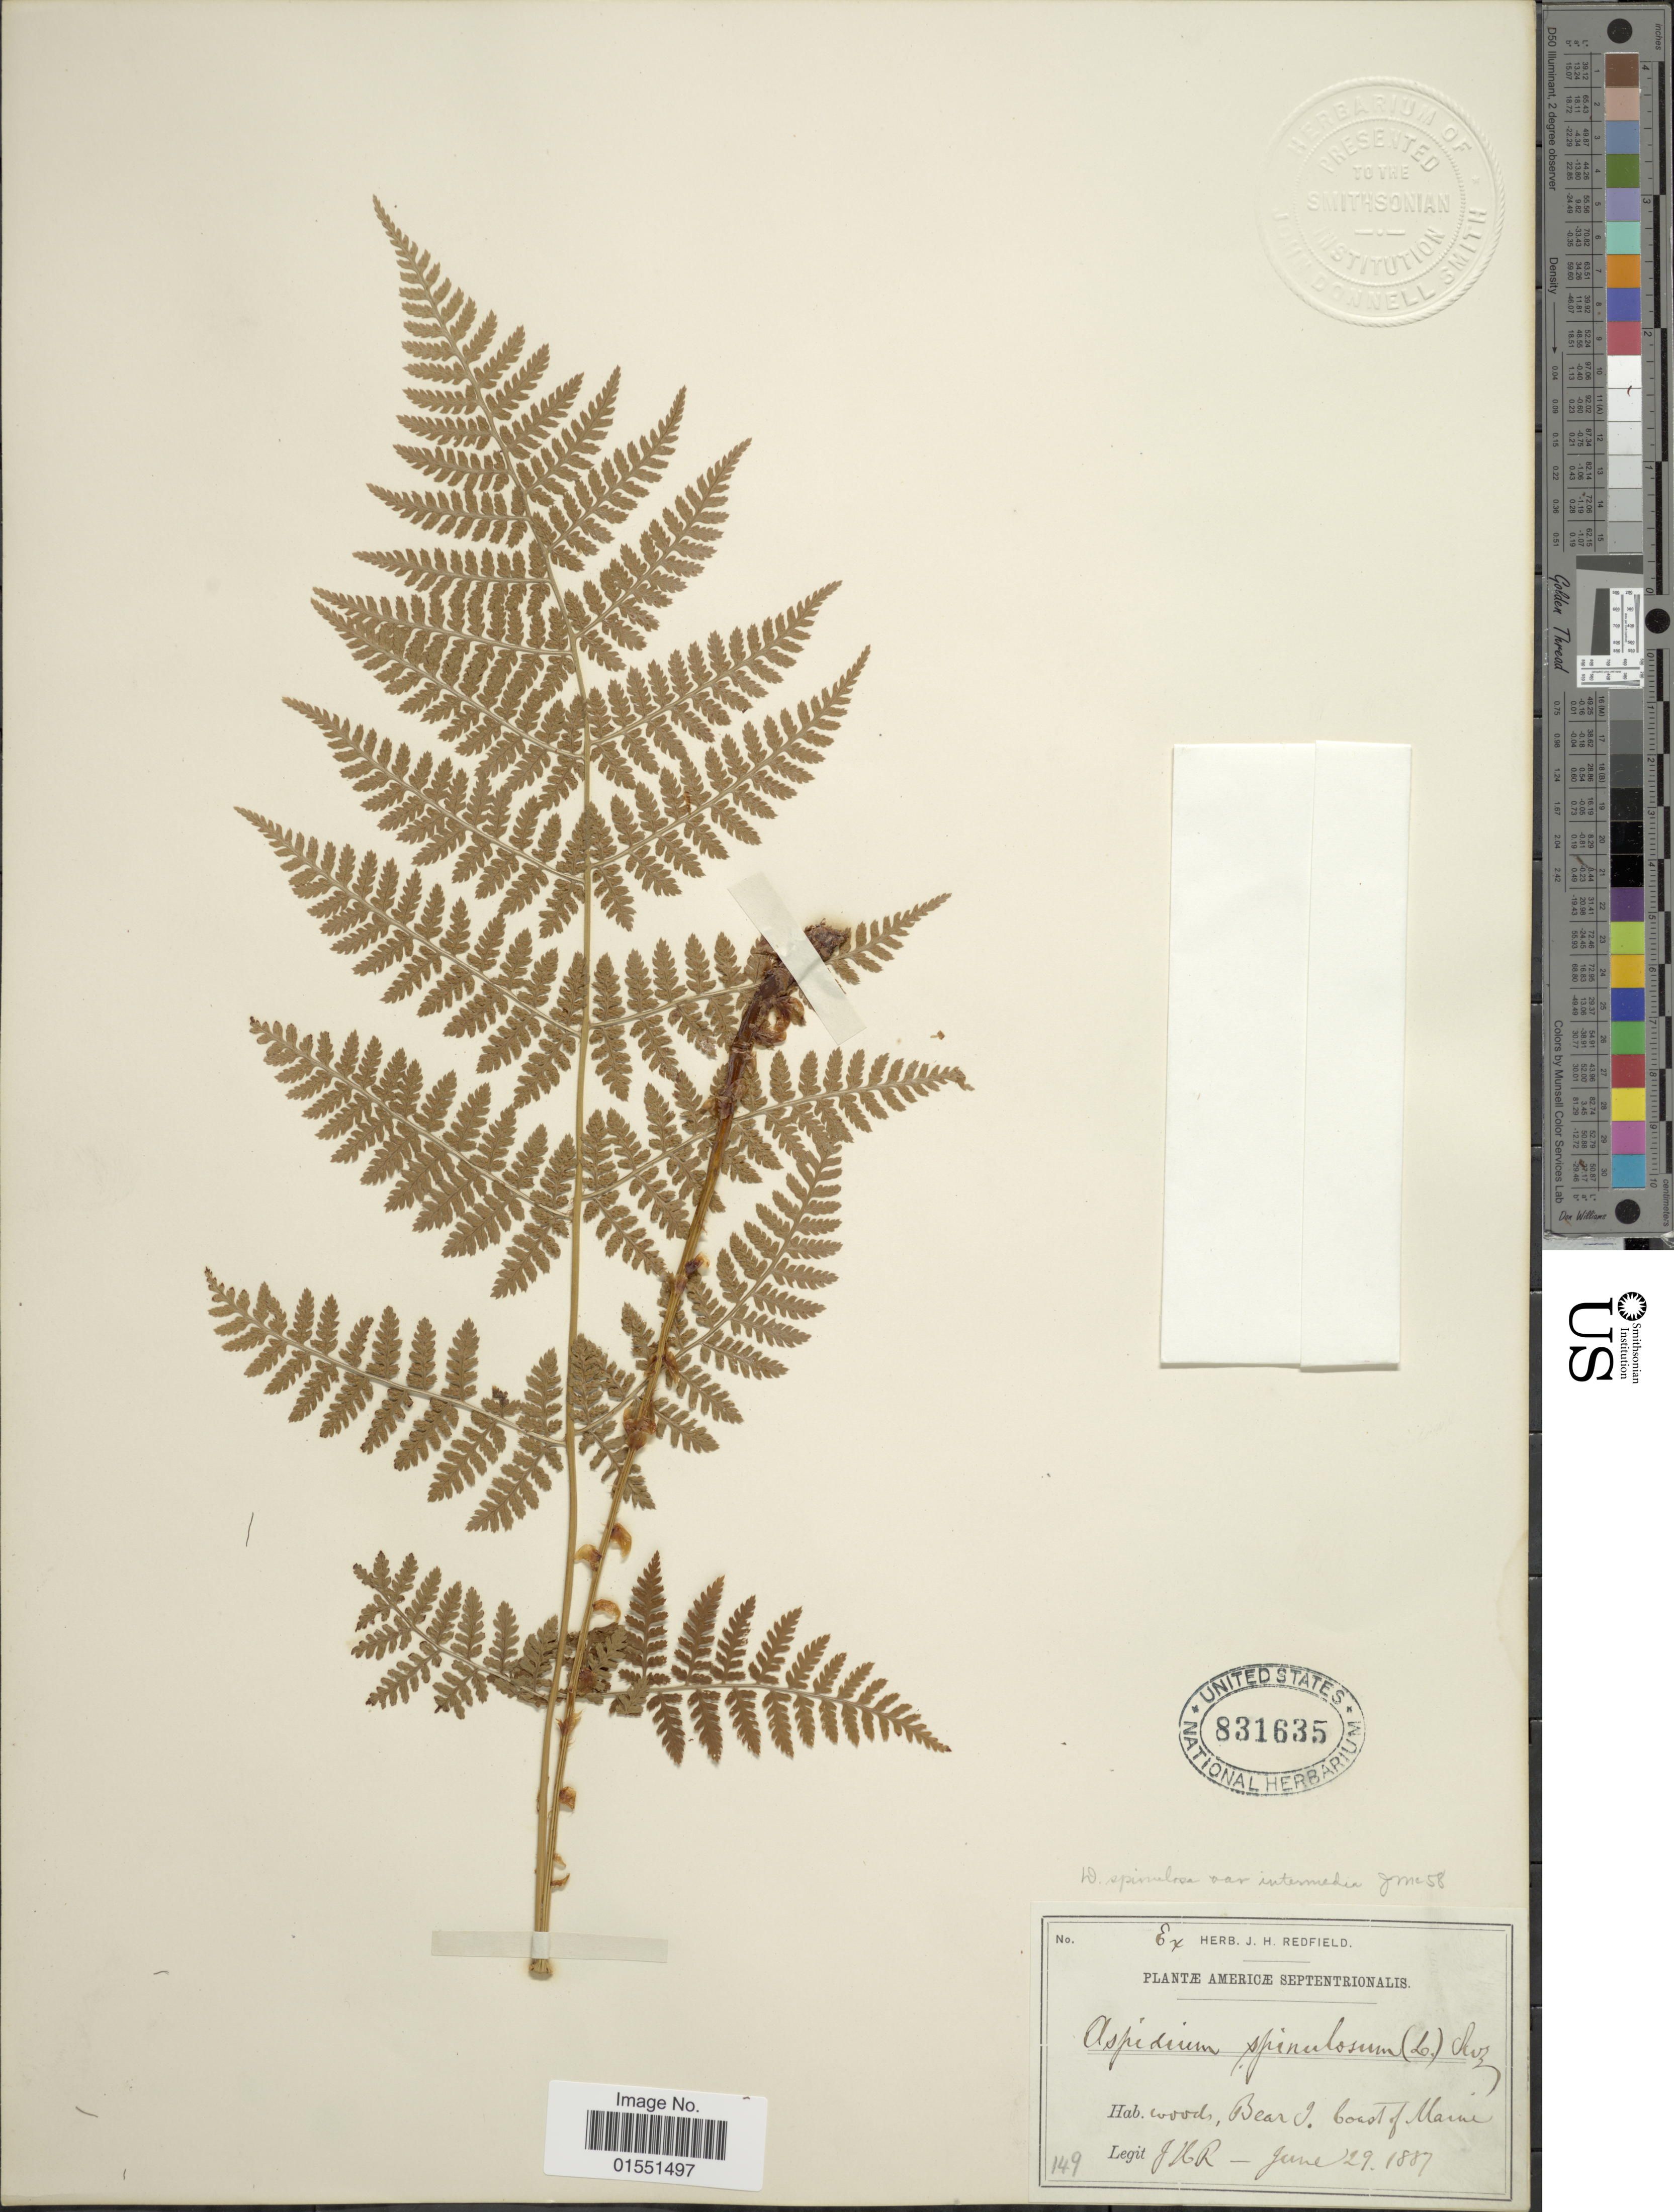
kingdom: Plantae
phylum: Tracheophyta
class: Polypodiopsida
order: Polypodiales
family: Dryopteridaceae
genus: Dryopteris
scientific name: Dryopteris intermedia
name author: (Muhl.) A. Gray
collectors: J. Redfield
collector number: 149?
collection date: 1887-06-29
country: United States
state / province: Maine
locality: Woods, Bear L. Coast of Maine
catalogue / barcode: US 831635